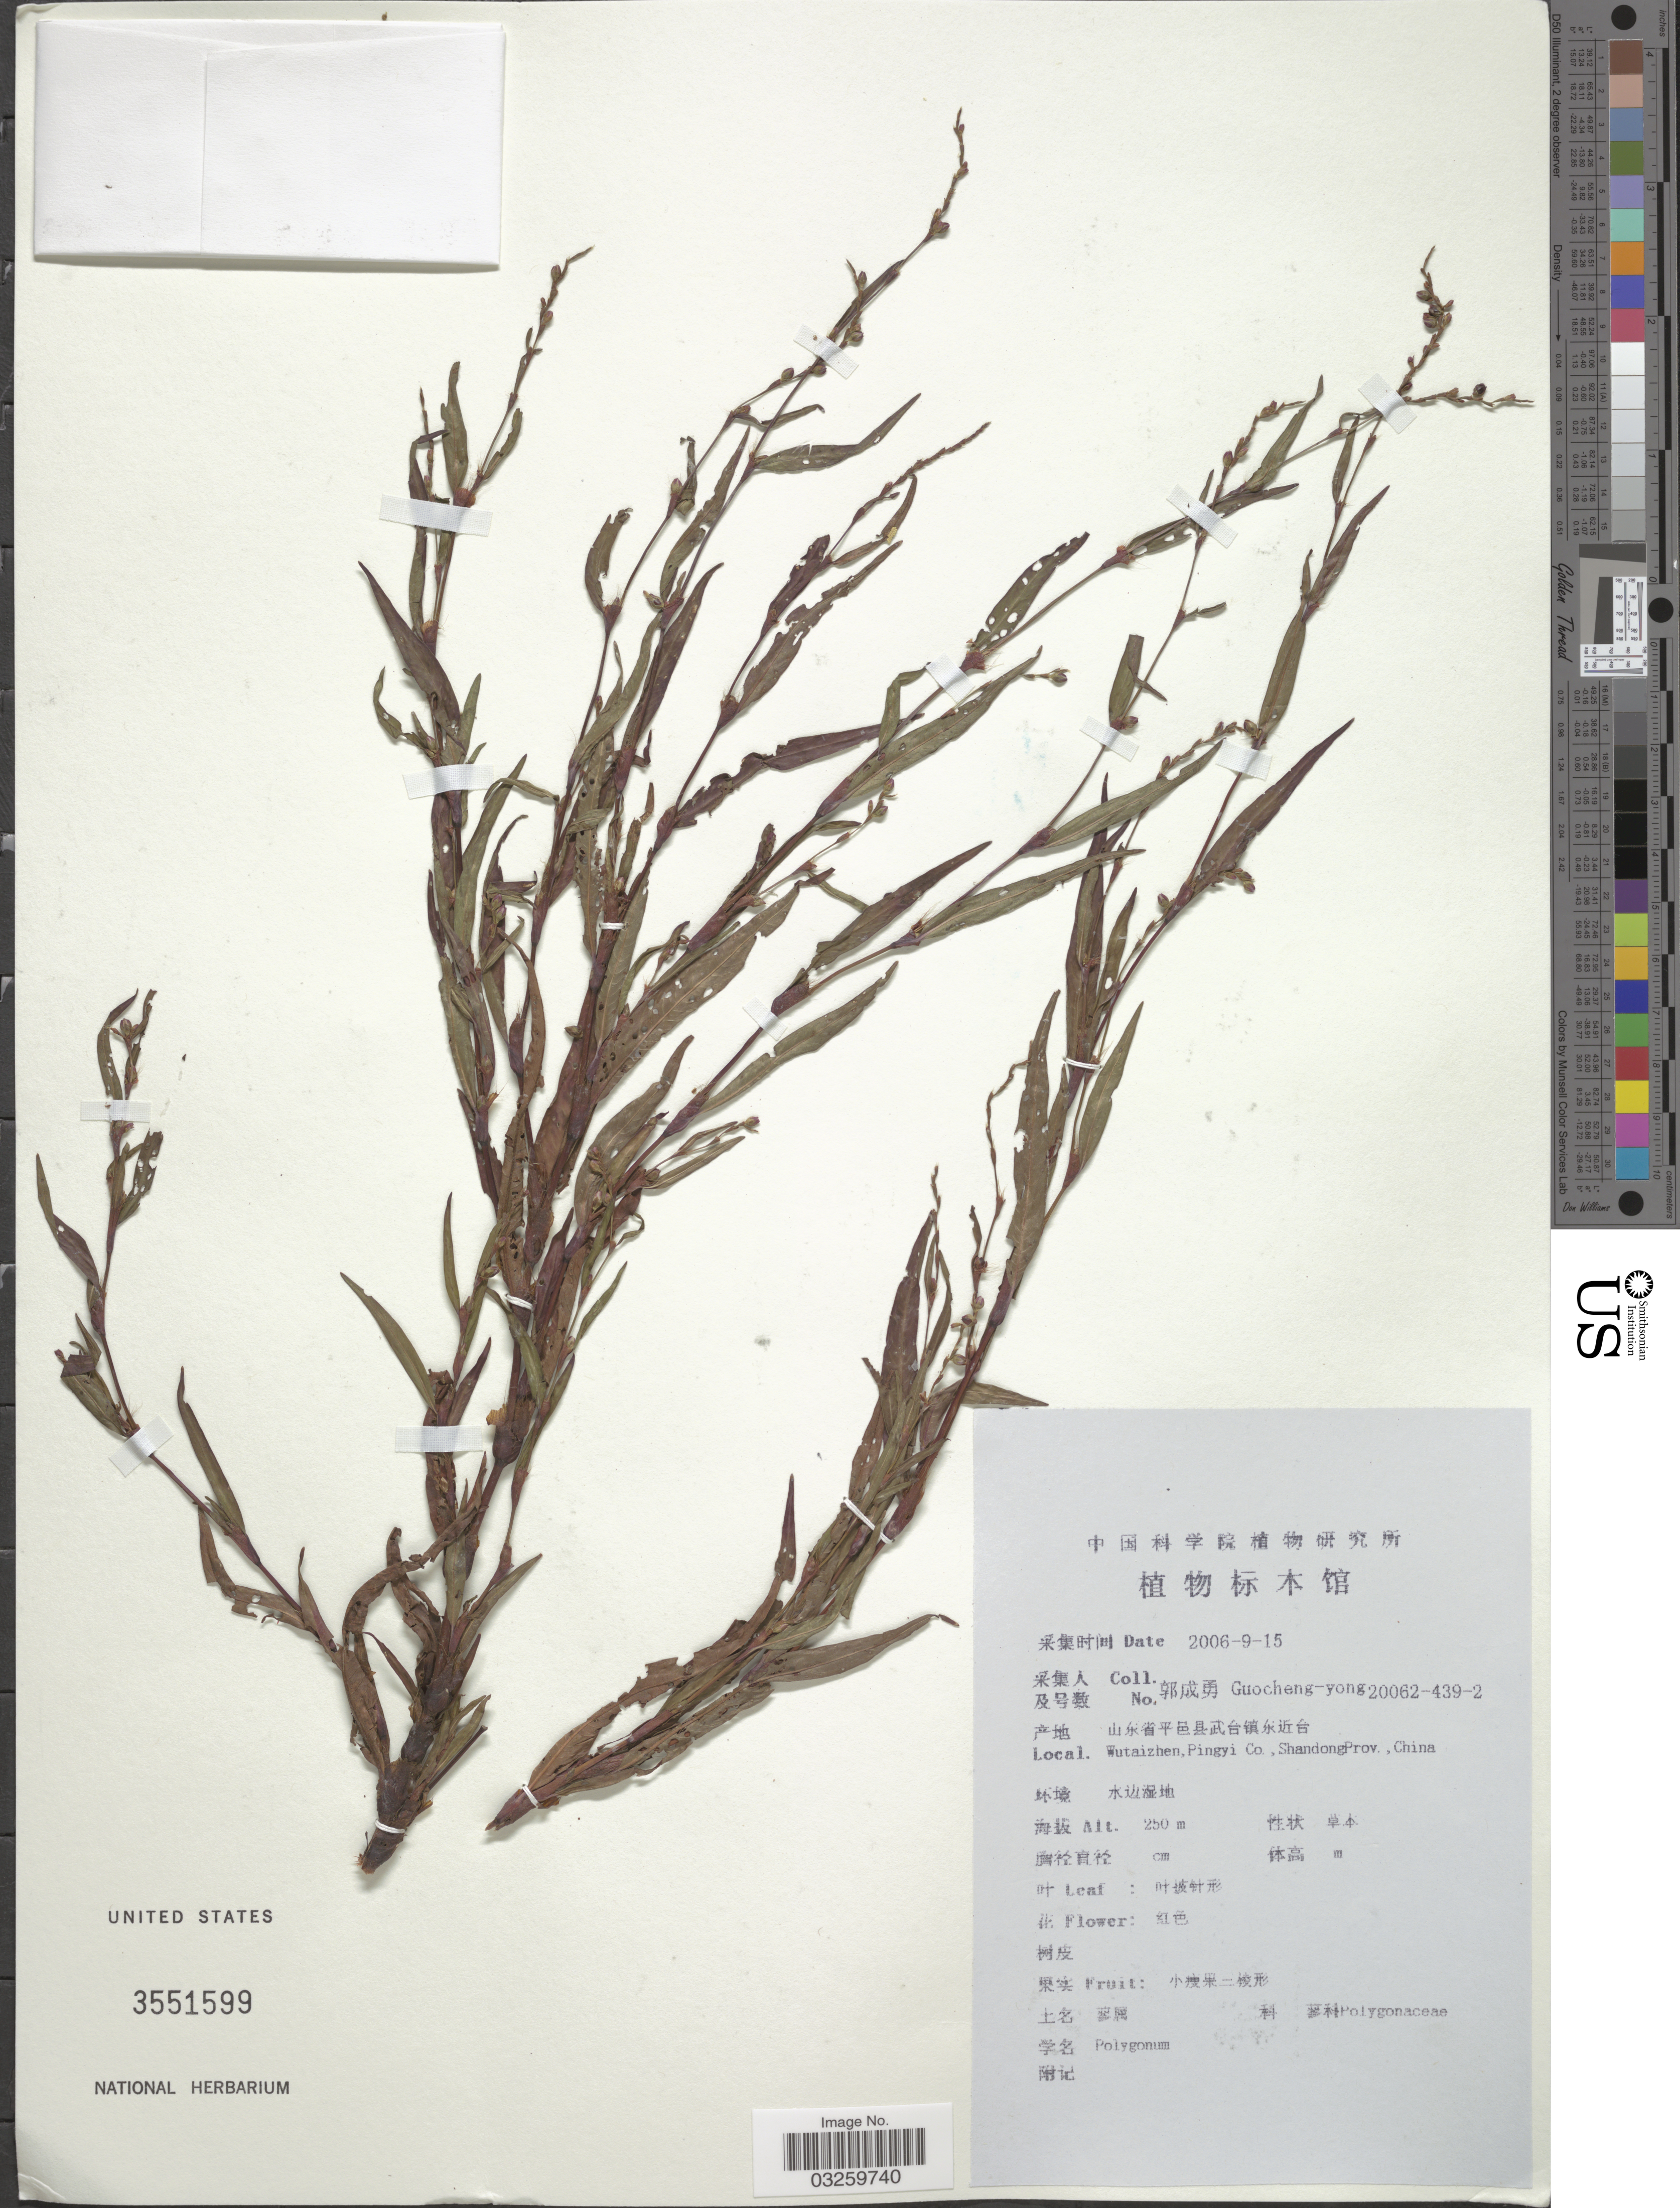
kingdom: Plantae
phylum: Tracheophyta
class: Magnoliopsida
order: Caryophyllales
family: Polygonaceae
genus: Polygonum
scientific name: Polygonum sp.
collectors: Guo cheng-yong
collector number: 20062-439-2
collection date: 2006-09-15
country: China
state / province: Shandong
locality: Wutaizhen, Pingyi Co., Shandong Prov.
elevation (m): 250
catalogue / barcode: US 3551599